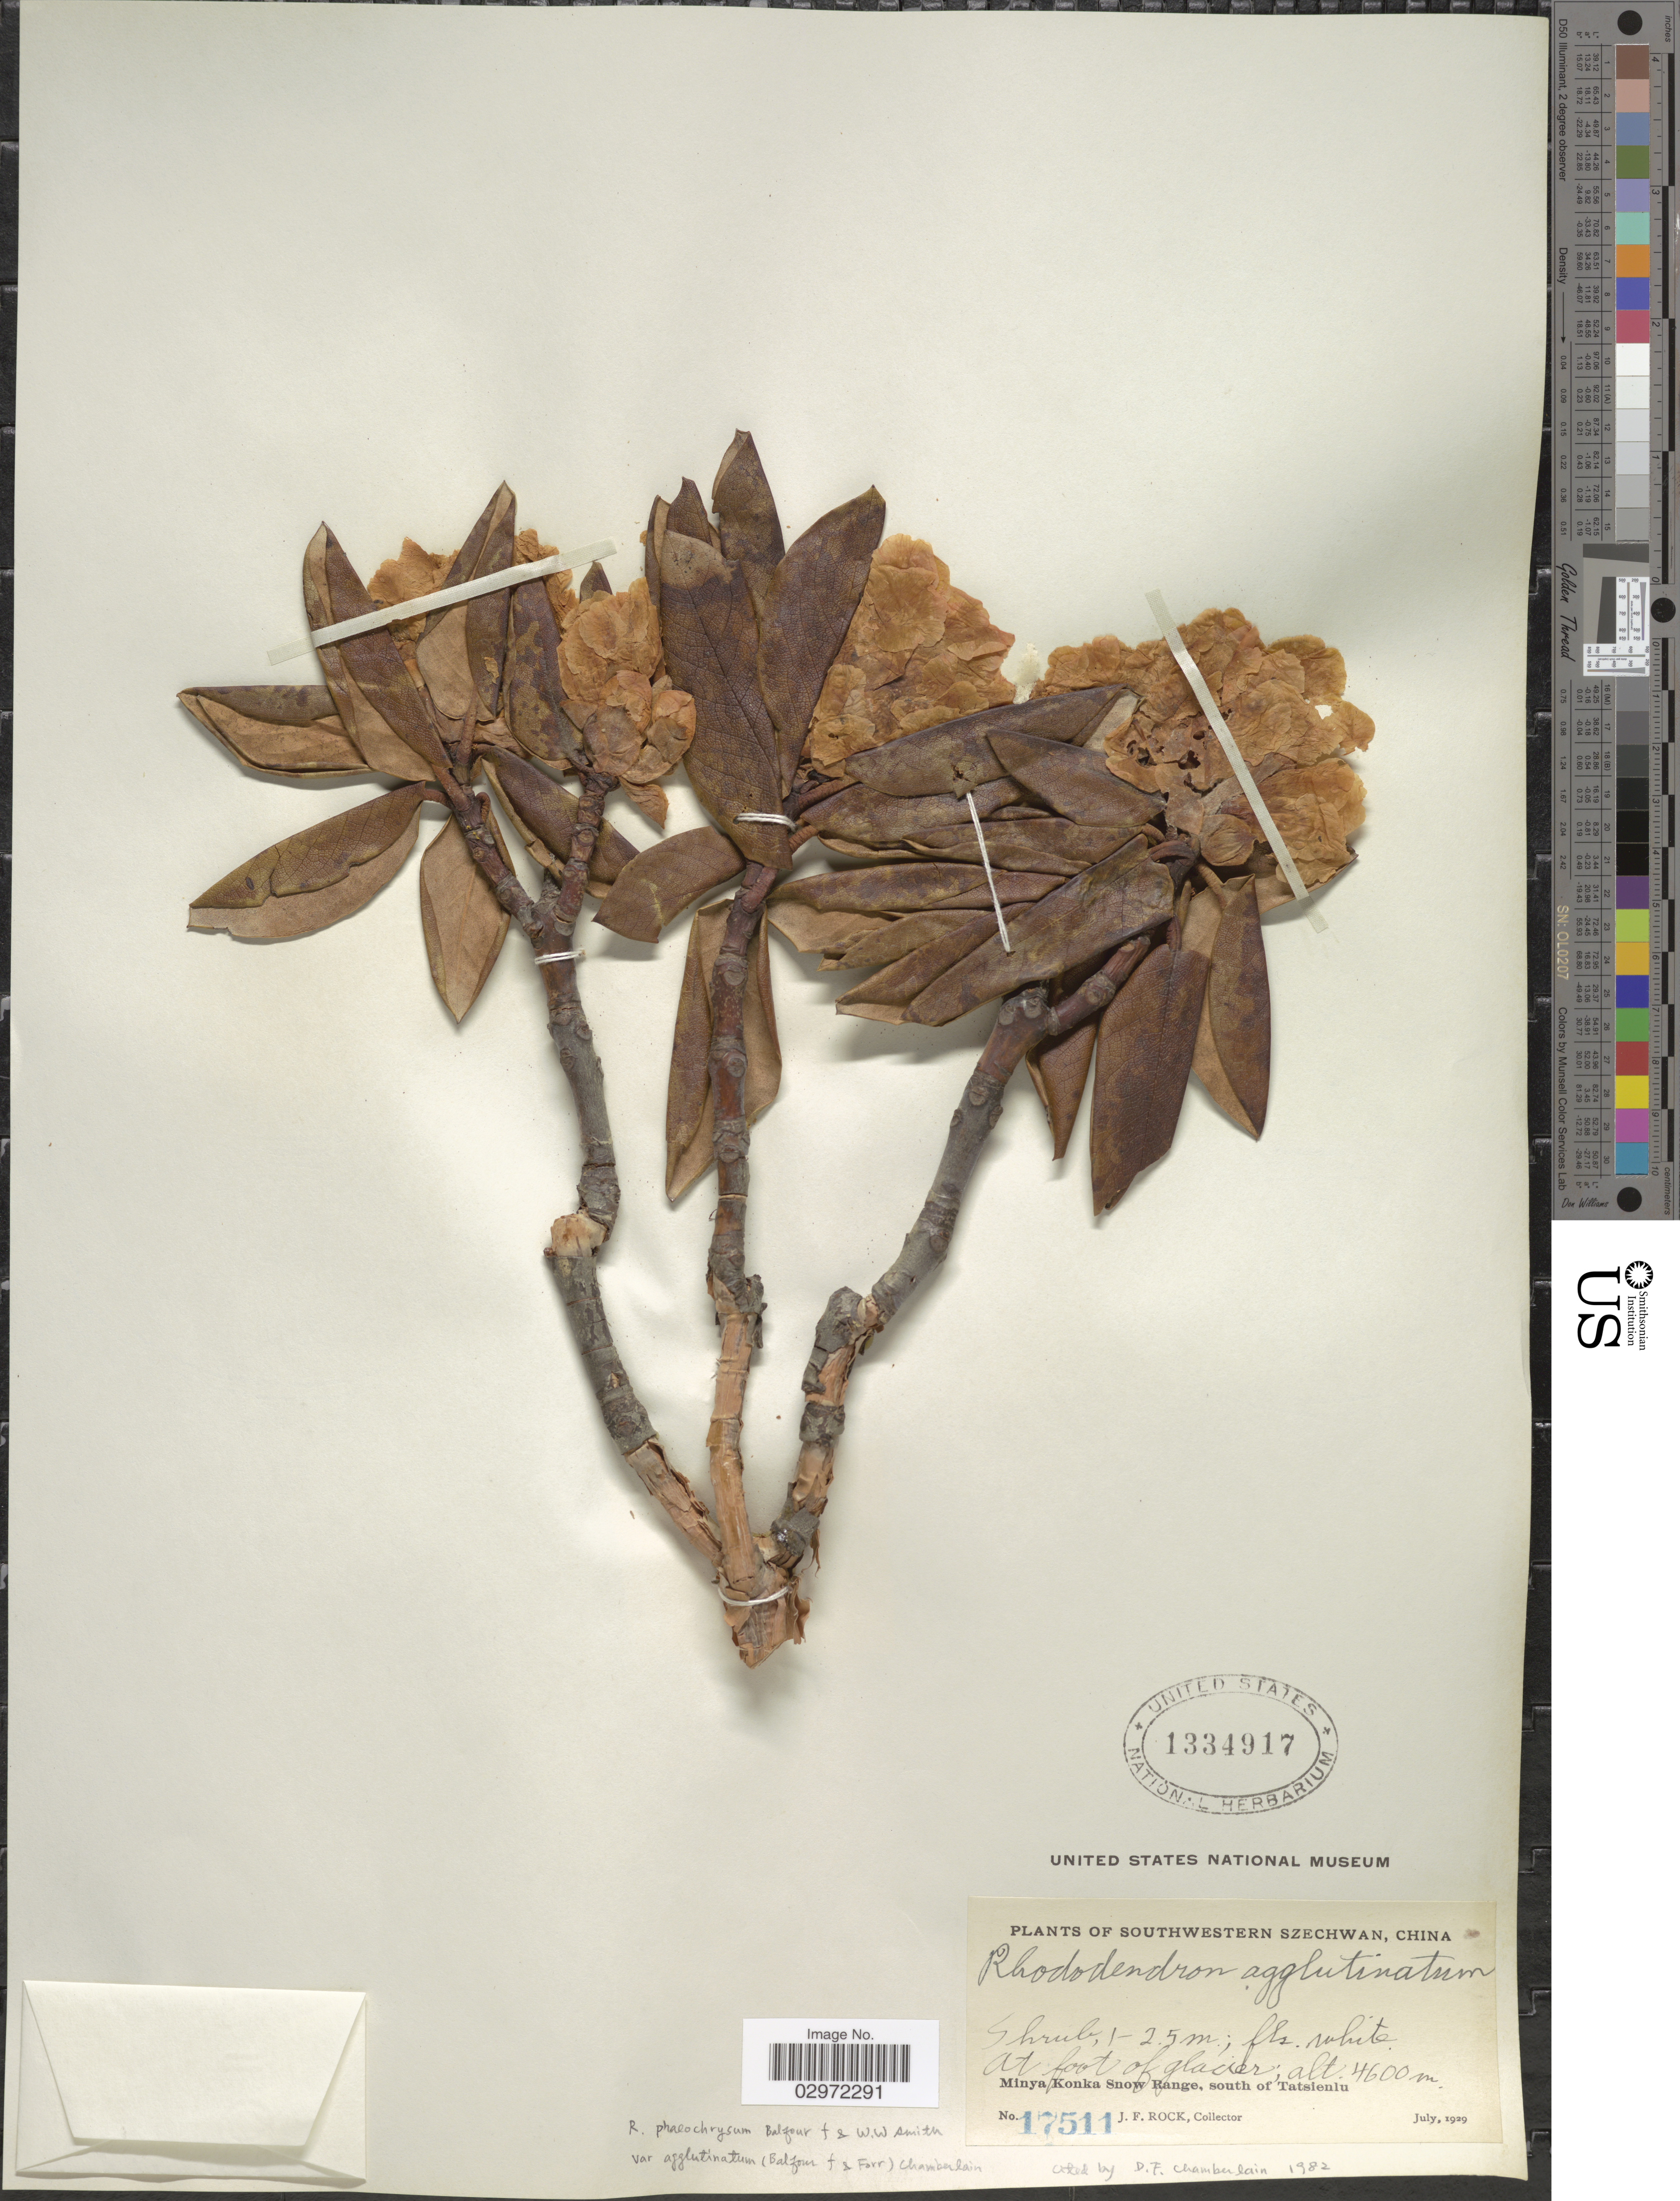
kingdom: Plantae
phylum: Tracheophyta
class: Magnoliopsida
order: Ericales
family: Ericaceae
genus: Rhododendron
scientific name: Rhododendron phaeochrysum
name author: Balf. f. & W.W. Sm.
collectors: J. Rock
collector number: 17511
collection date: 1929-07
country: China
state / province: Sichuan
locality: Southwestern Szechwan, Minya Konka Snow Range, south of Tatsienlu.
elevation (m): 4600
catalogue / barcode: US 1334917